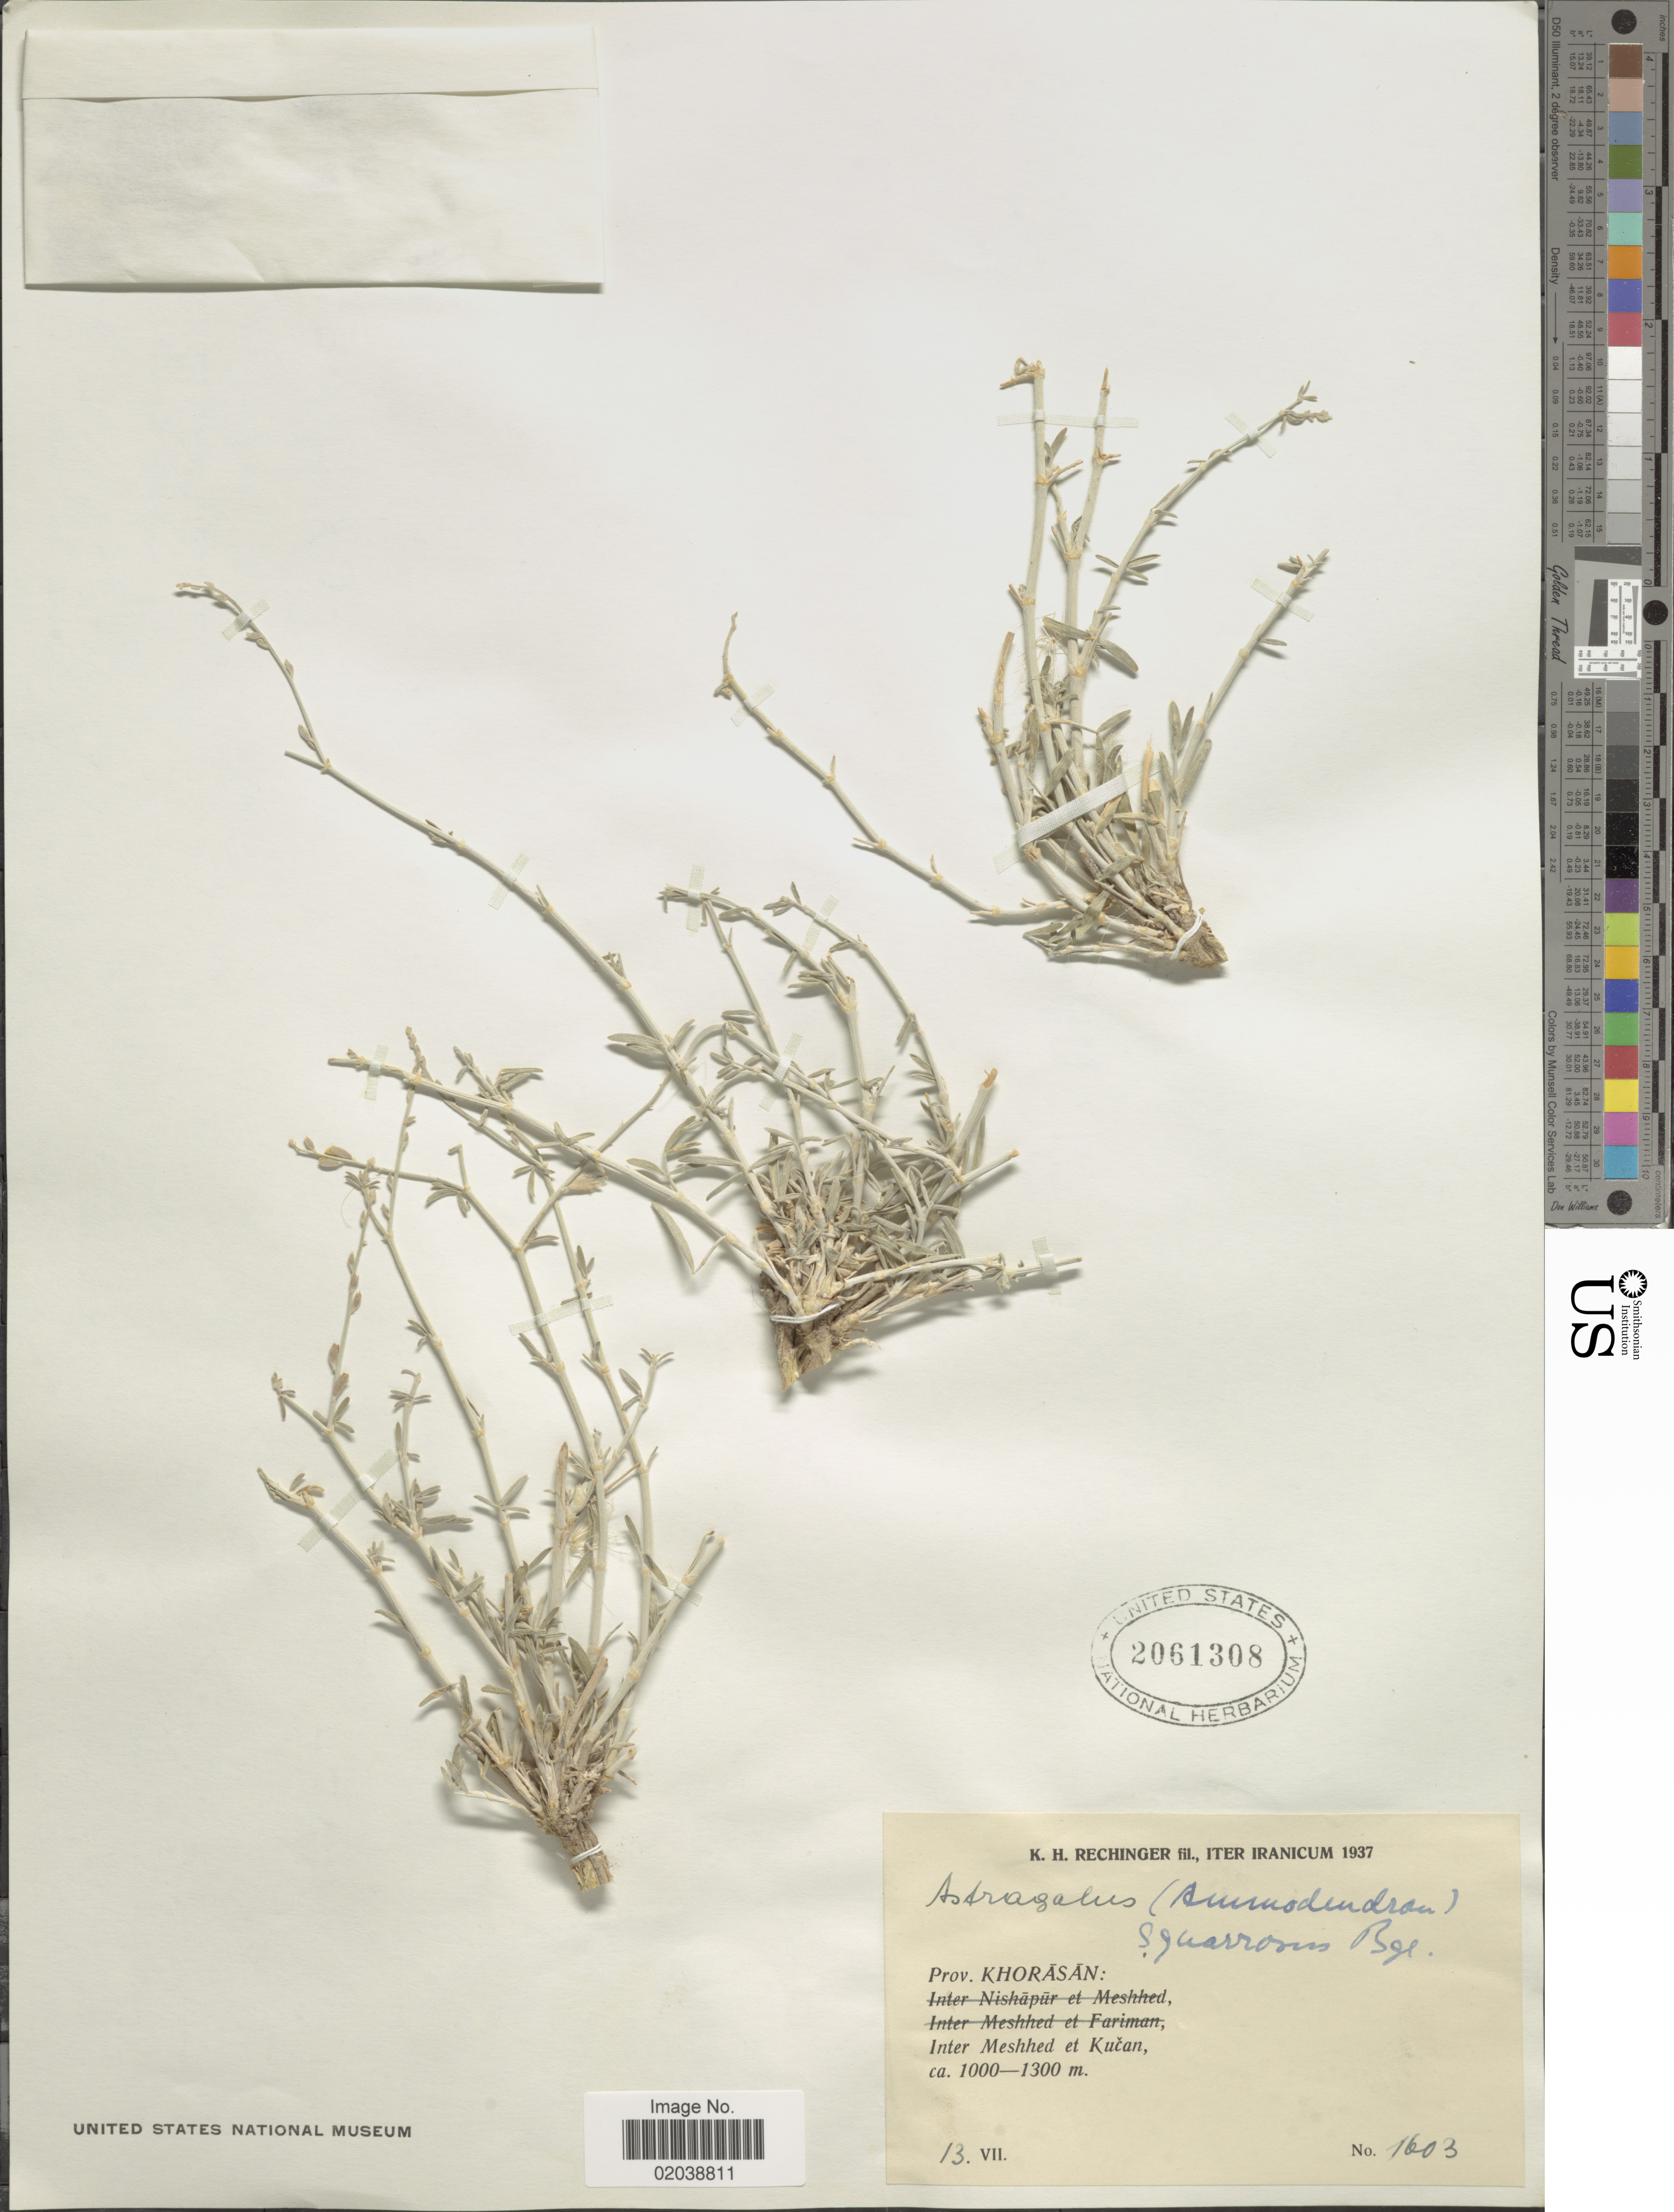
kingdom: Plantae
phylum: Tracheophyta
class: Magnoliopsida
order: Fabales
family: Fabaceae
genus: Astragalus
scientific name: Astragalus squarrosus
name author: Bunge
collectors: K. H. Rechinger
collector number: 1603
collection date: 1937-07-13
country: Iran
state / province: Khorasan [obsolete]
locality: Prov. Khorasan. Inter Meshhed et Kucan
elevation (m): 1000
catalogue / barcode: US 2061308